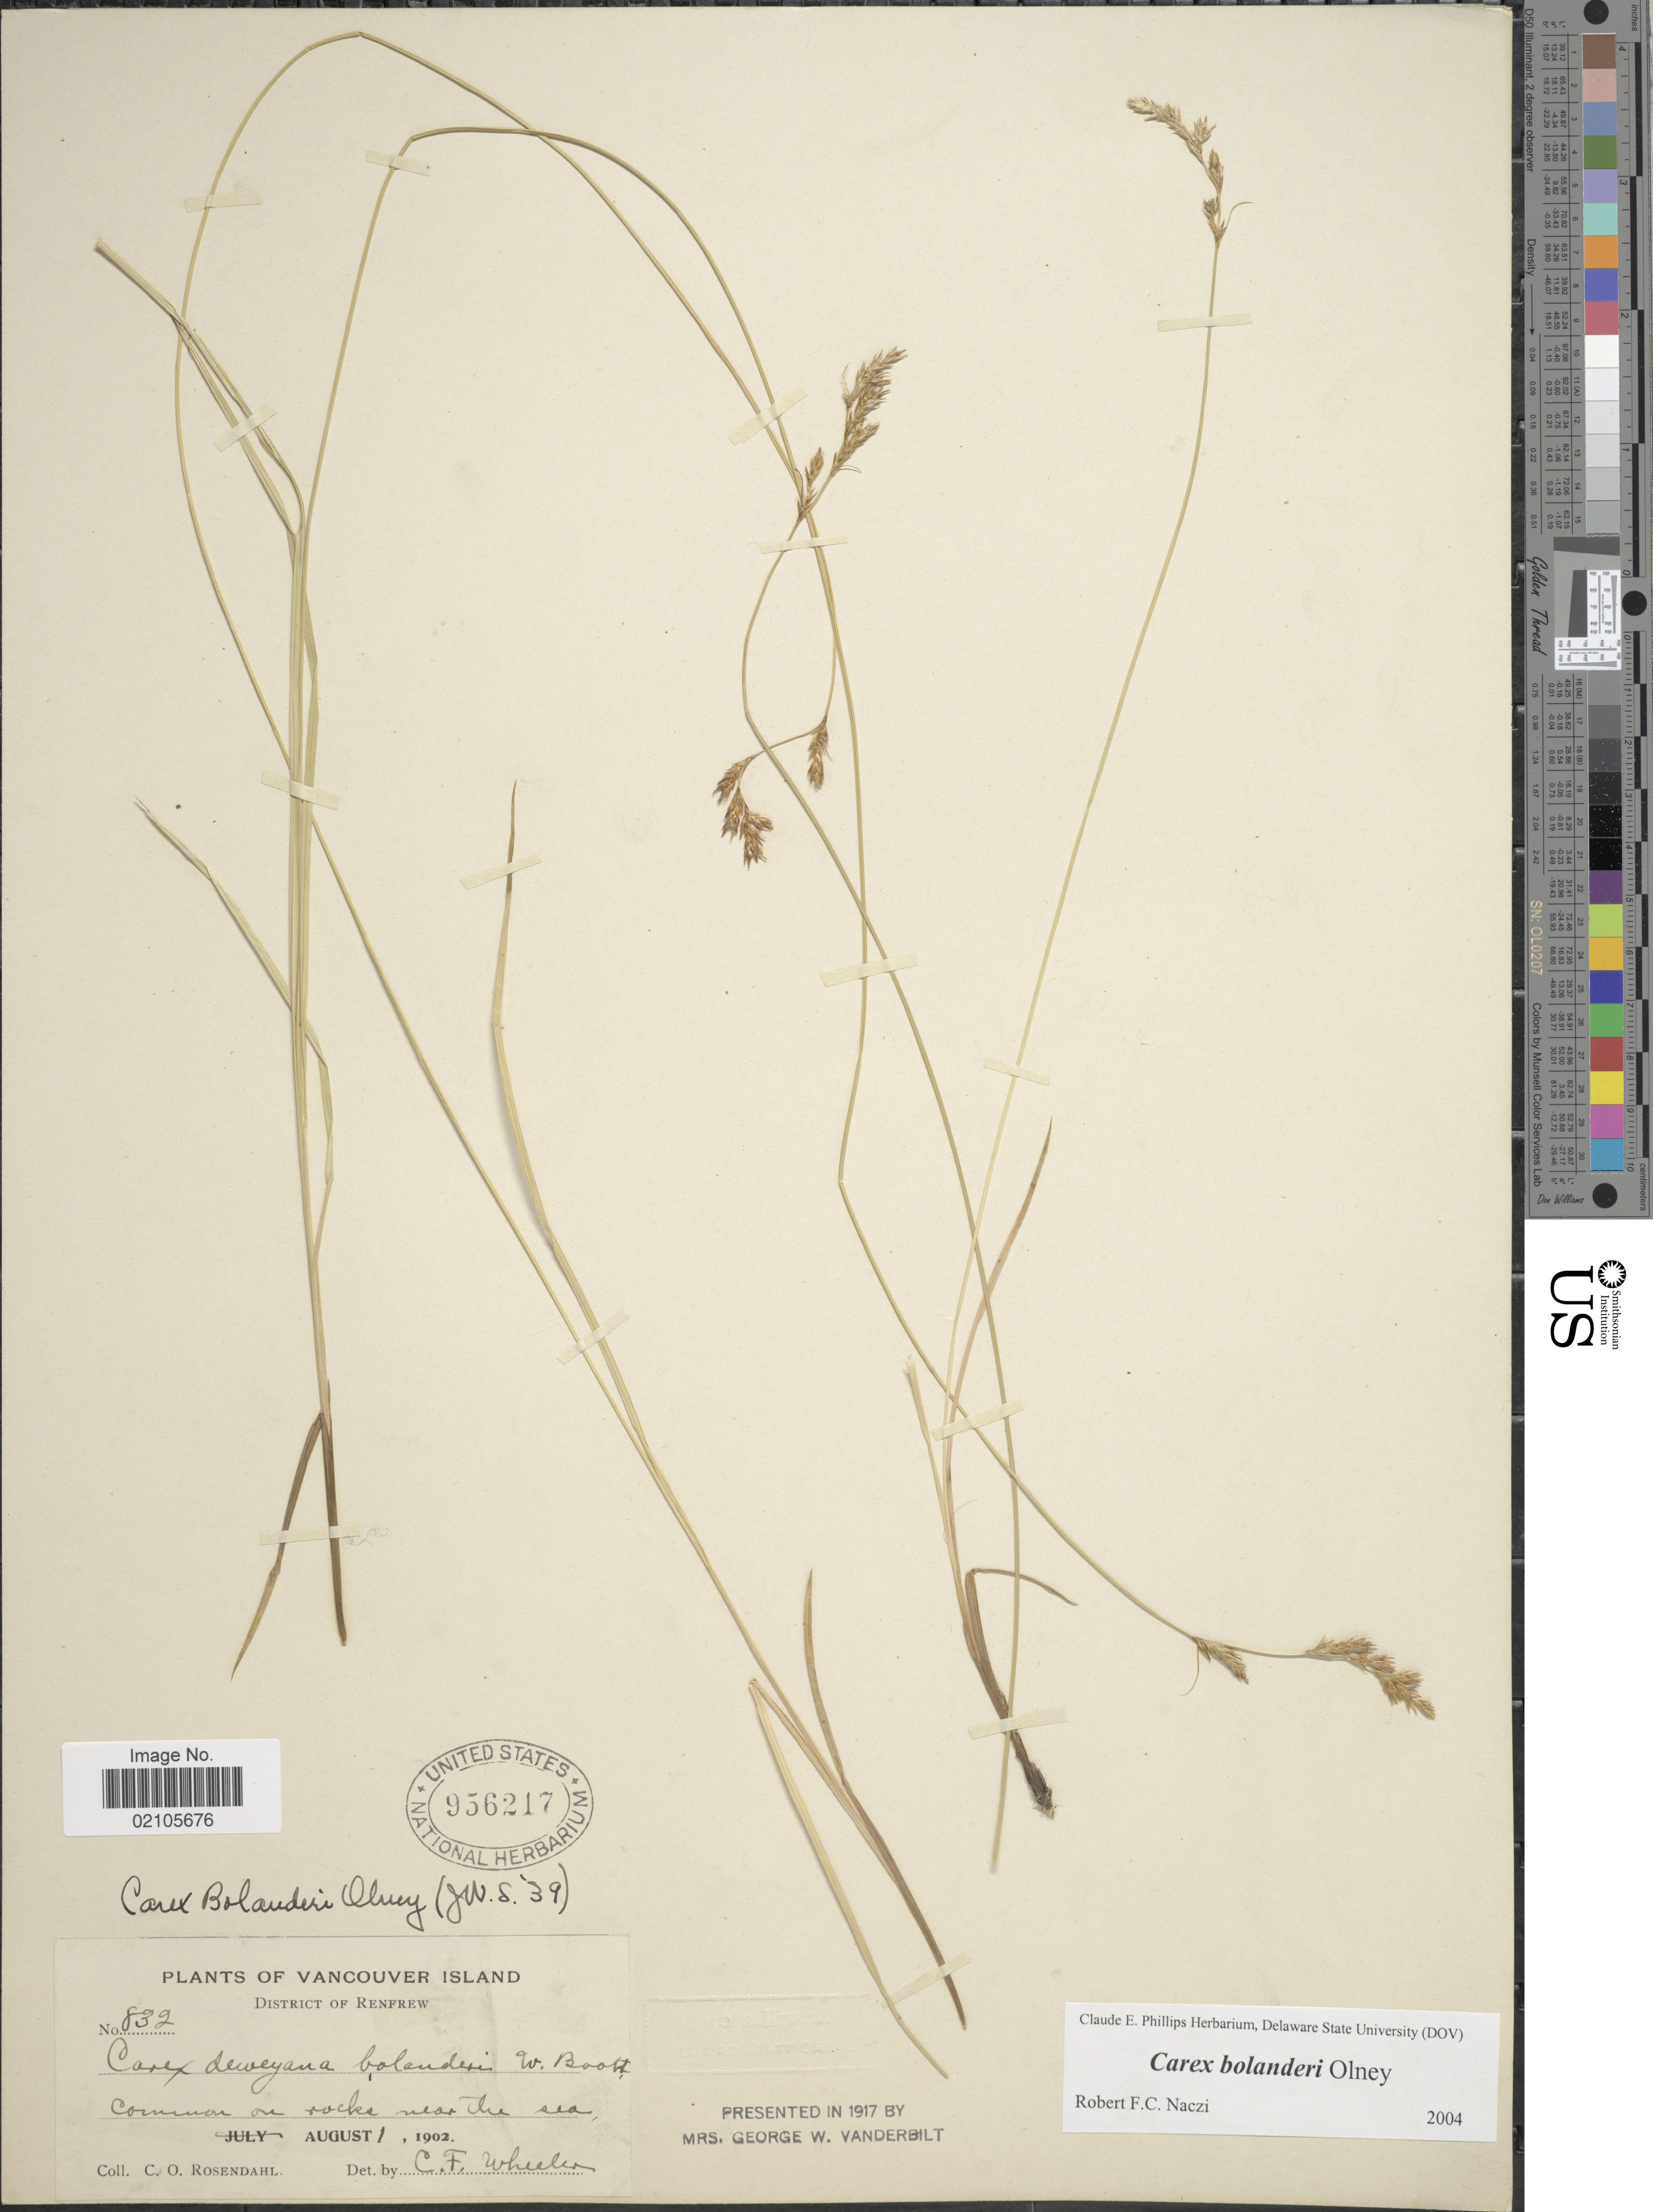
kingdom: Plantae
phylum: Tracheophyta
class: Liliopsida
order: Poales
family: Cyperaceae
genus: Carex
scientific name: Carex bolanderi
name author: Olney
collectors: C. O. Rosendahl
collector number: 832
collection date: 1902-08-01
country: Canada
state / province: British Columbia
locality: Vancouver Island, District of Renfrew, near the sea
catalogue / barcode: US 956217